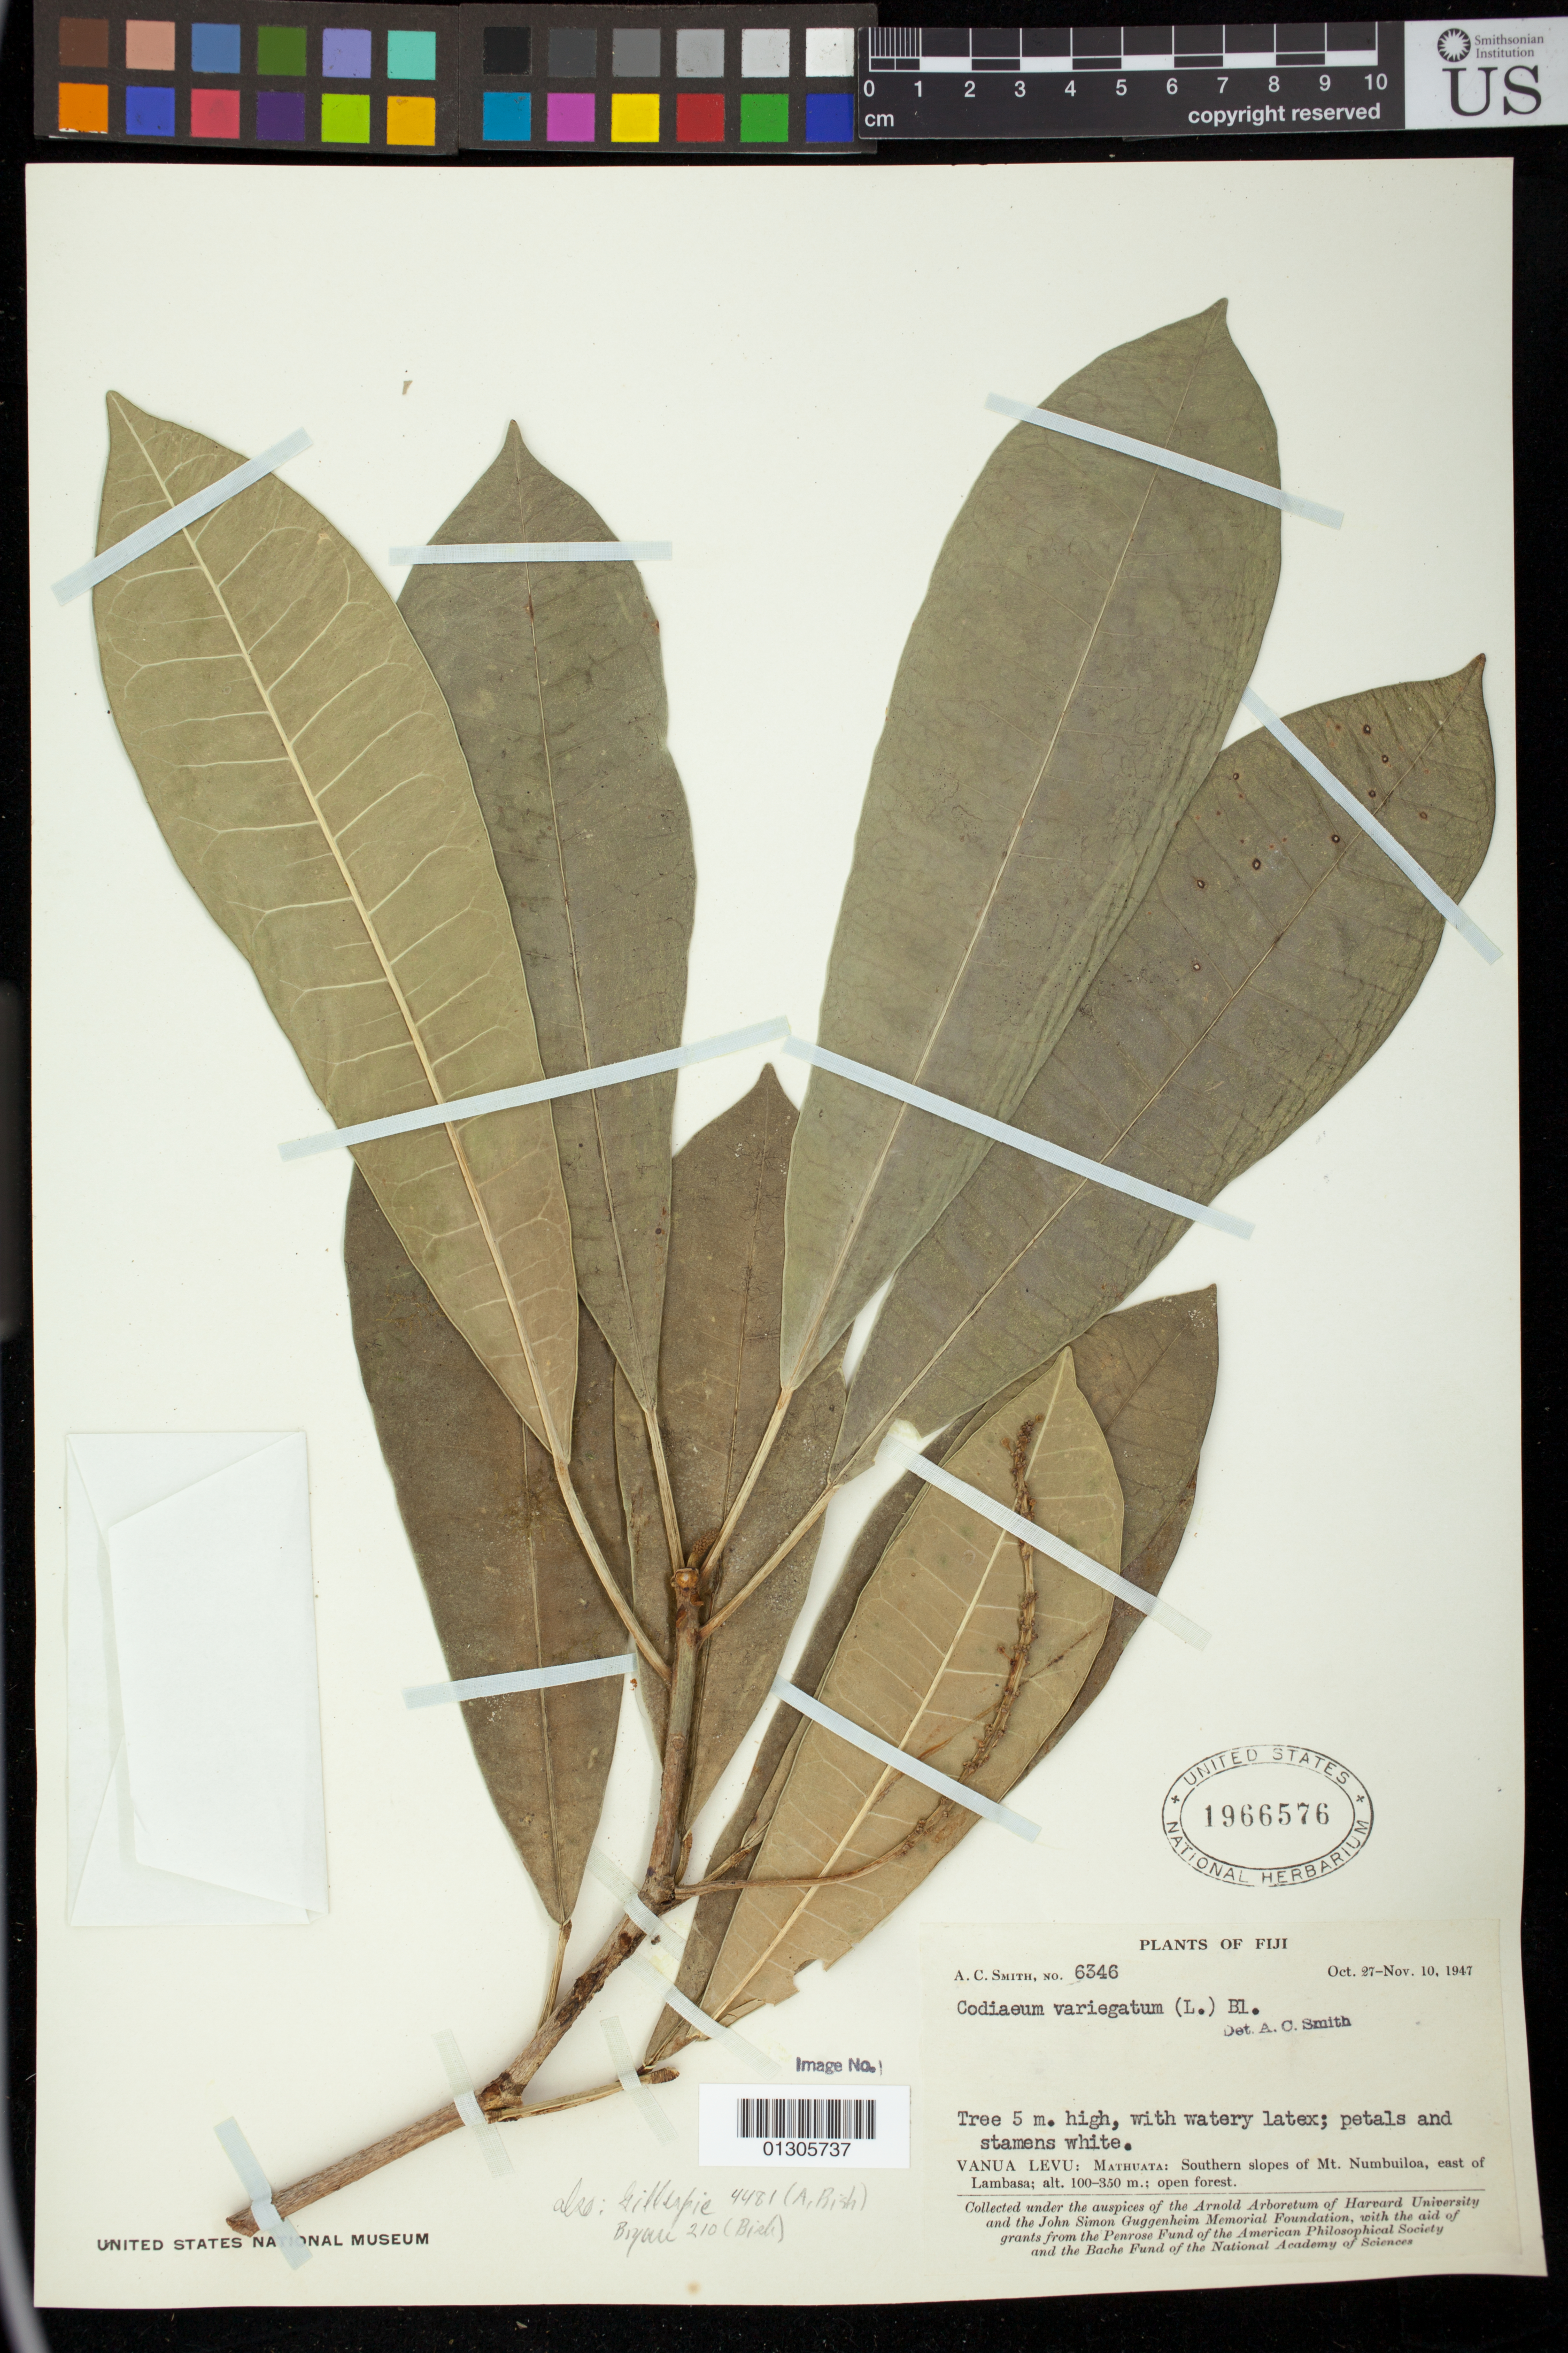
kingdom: Plantae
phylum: Tracheophyta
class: Magnoliopsida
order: Malpighiales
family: Euphorbiaceae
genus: Codiaeum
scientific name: Codiaeum variegatum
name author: (L.) Rumph. ex A. Juss.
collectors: A. C. Smith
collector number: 6346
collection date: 1947-10-27/1947-11-10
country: Fiji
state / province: Northern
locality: Vanua Levu: Mathuata: Southern slopes of Mt. Numbuiloa, east of Lambasa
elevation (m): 100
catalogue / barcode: US 1966576